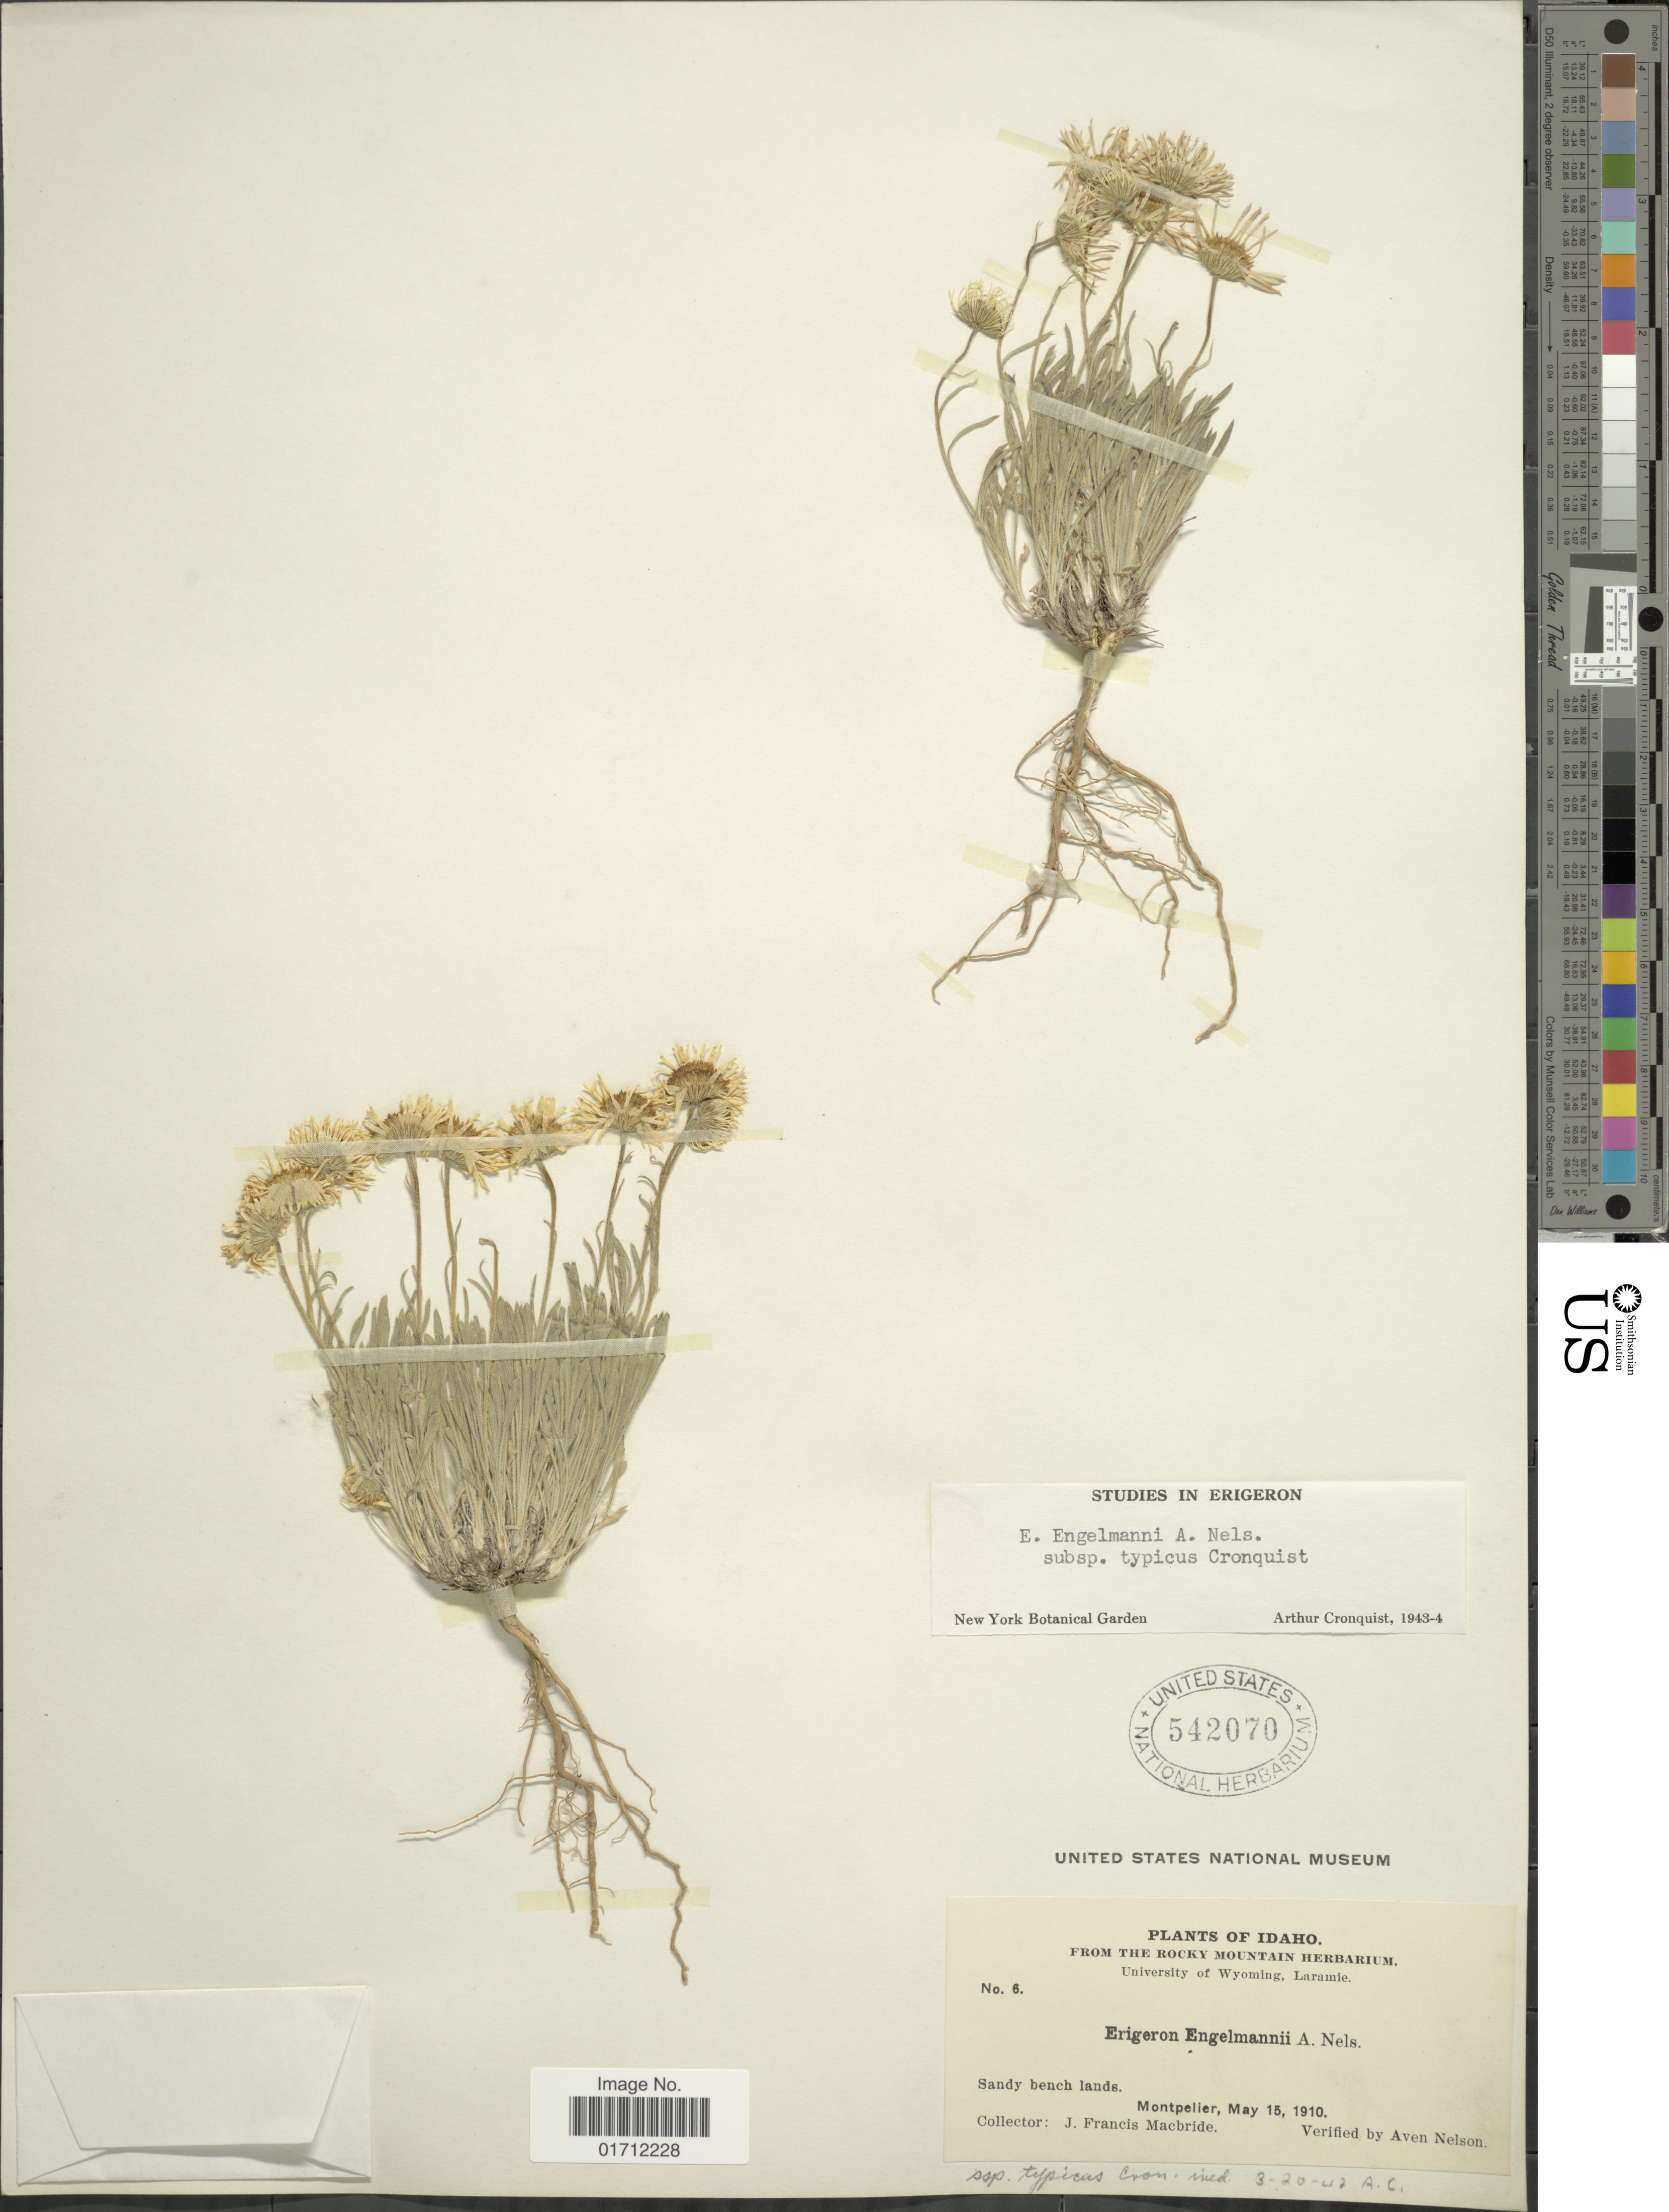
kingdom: Plantae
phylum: Tracheophyta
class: Magnoliopsida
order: Asterales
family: Asteraceae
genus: Erigeron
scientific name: Erigeron engelmannii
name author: A. Nelson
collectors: J. F. Macbride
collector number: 6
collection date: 1910-05-15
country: United States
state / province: Idaho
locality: Montpelier.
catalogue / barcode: US 542070